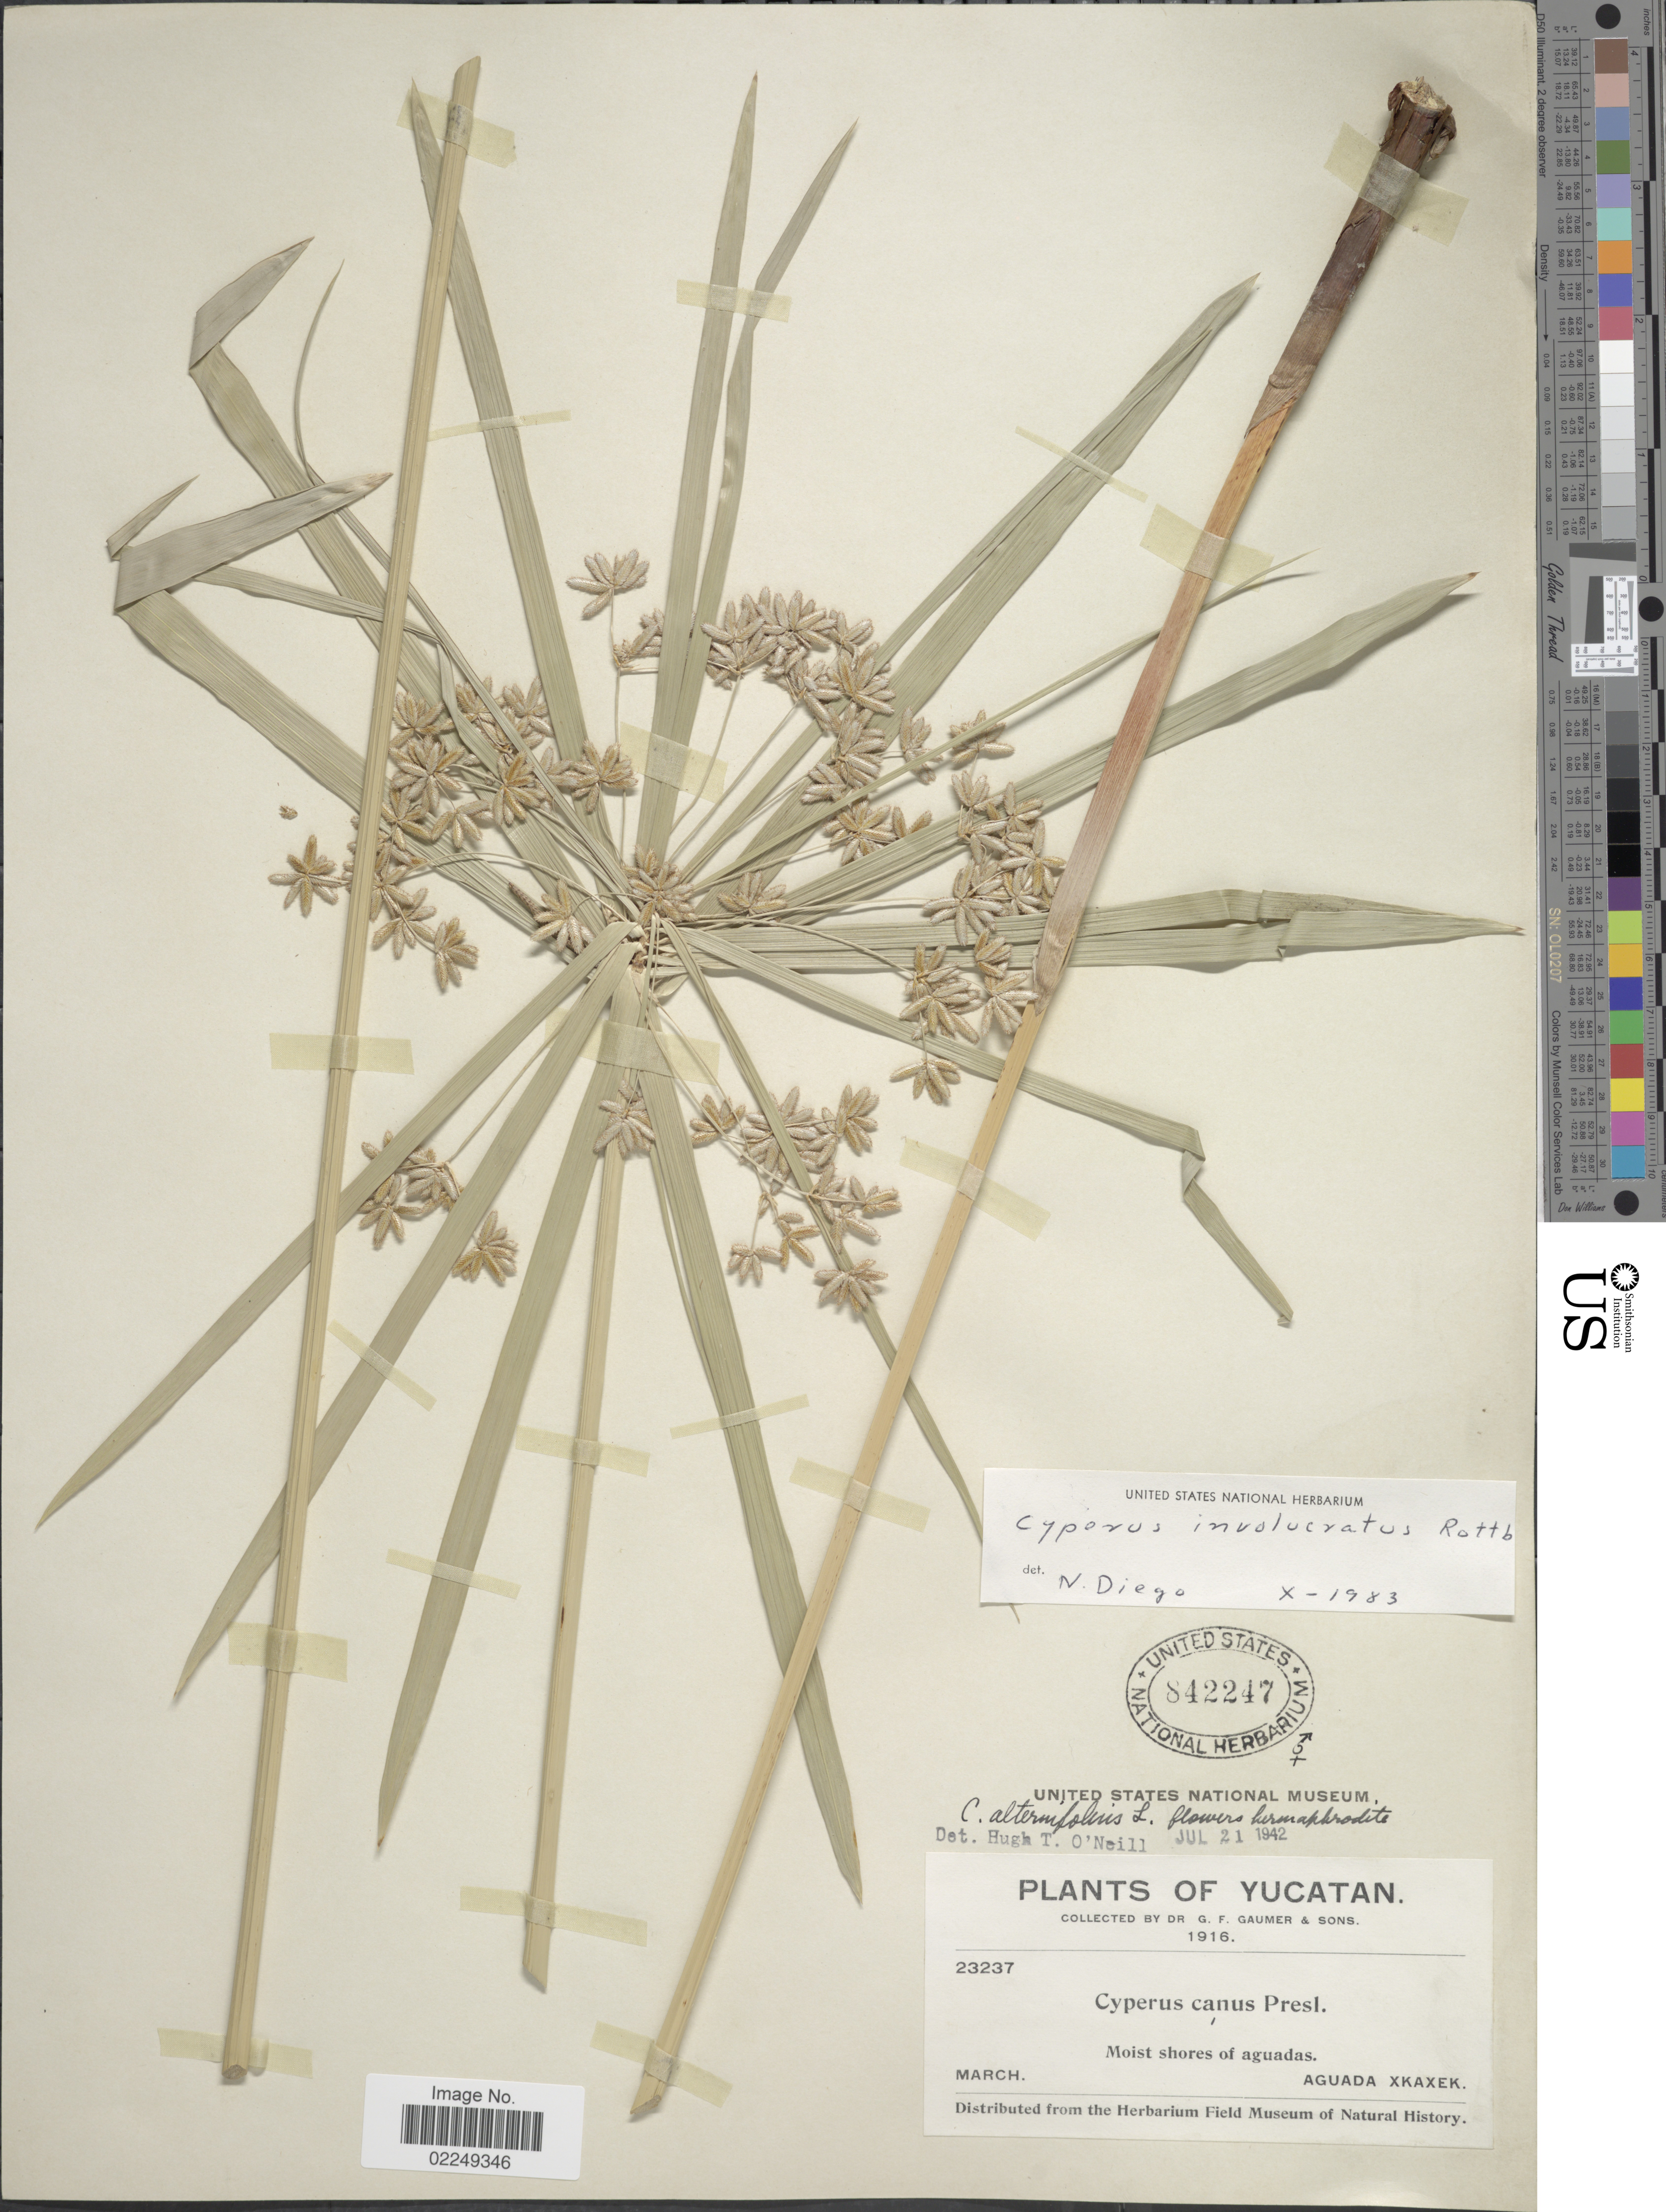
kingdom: Plantae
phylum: Tracheophyta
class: Liliopsida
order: Poales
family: Cyperaceae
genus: Cyperus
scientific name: Cyperus involucratus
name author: Rottb.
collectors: G. F. Gaumer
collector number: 23237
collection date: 1916-03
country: Mexico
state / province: Yucatán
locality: Yucatan, Aguada Xkaxek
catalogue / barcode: US 842247